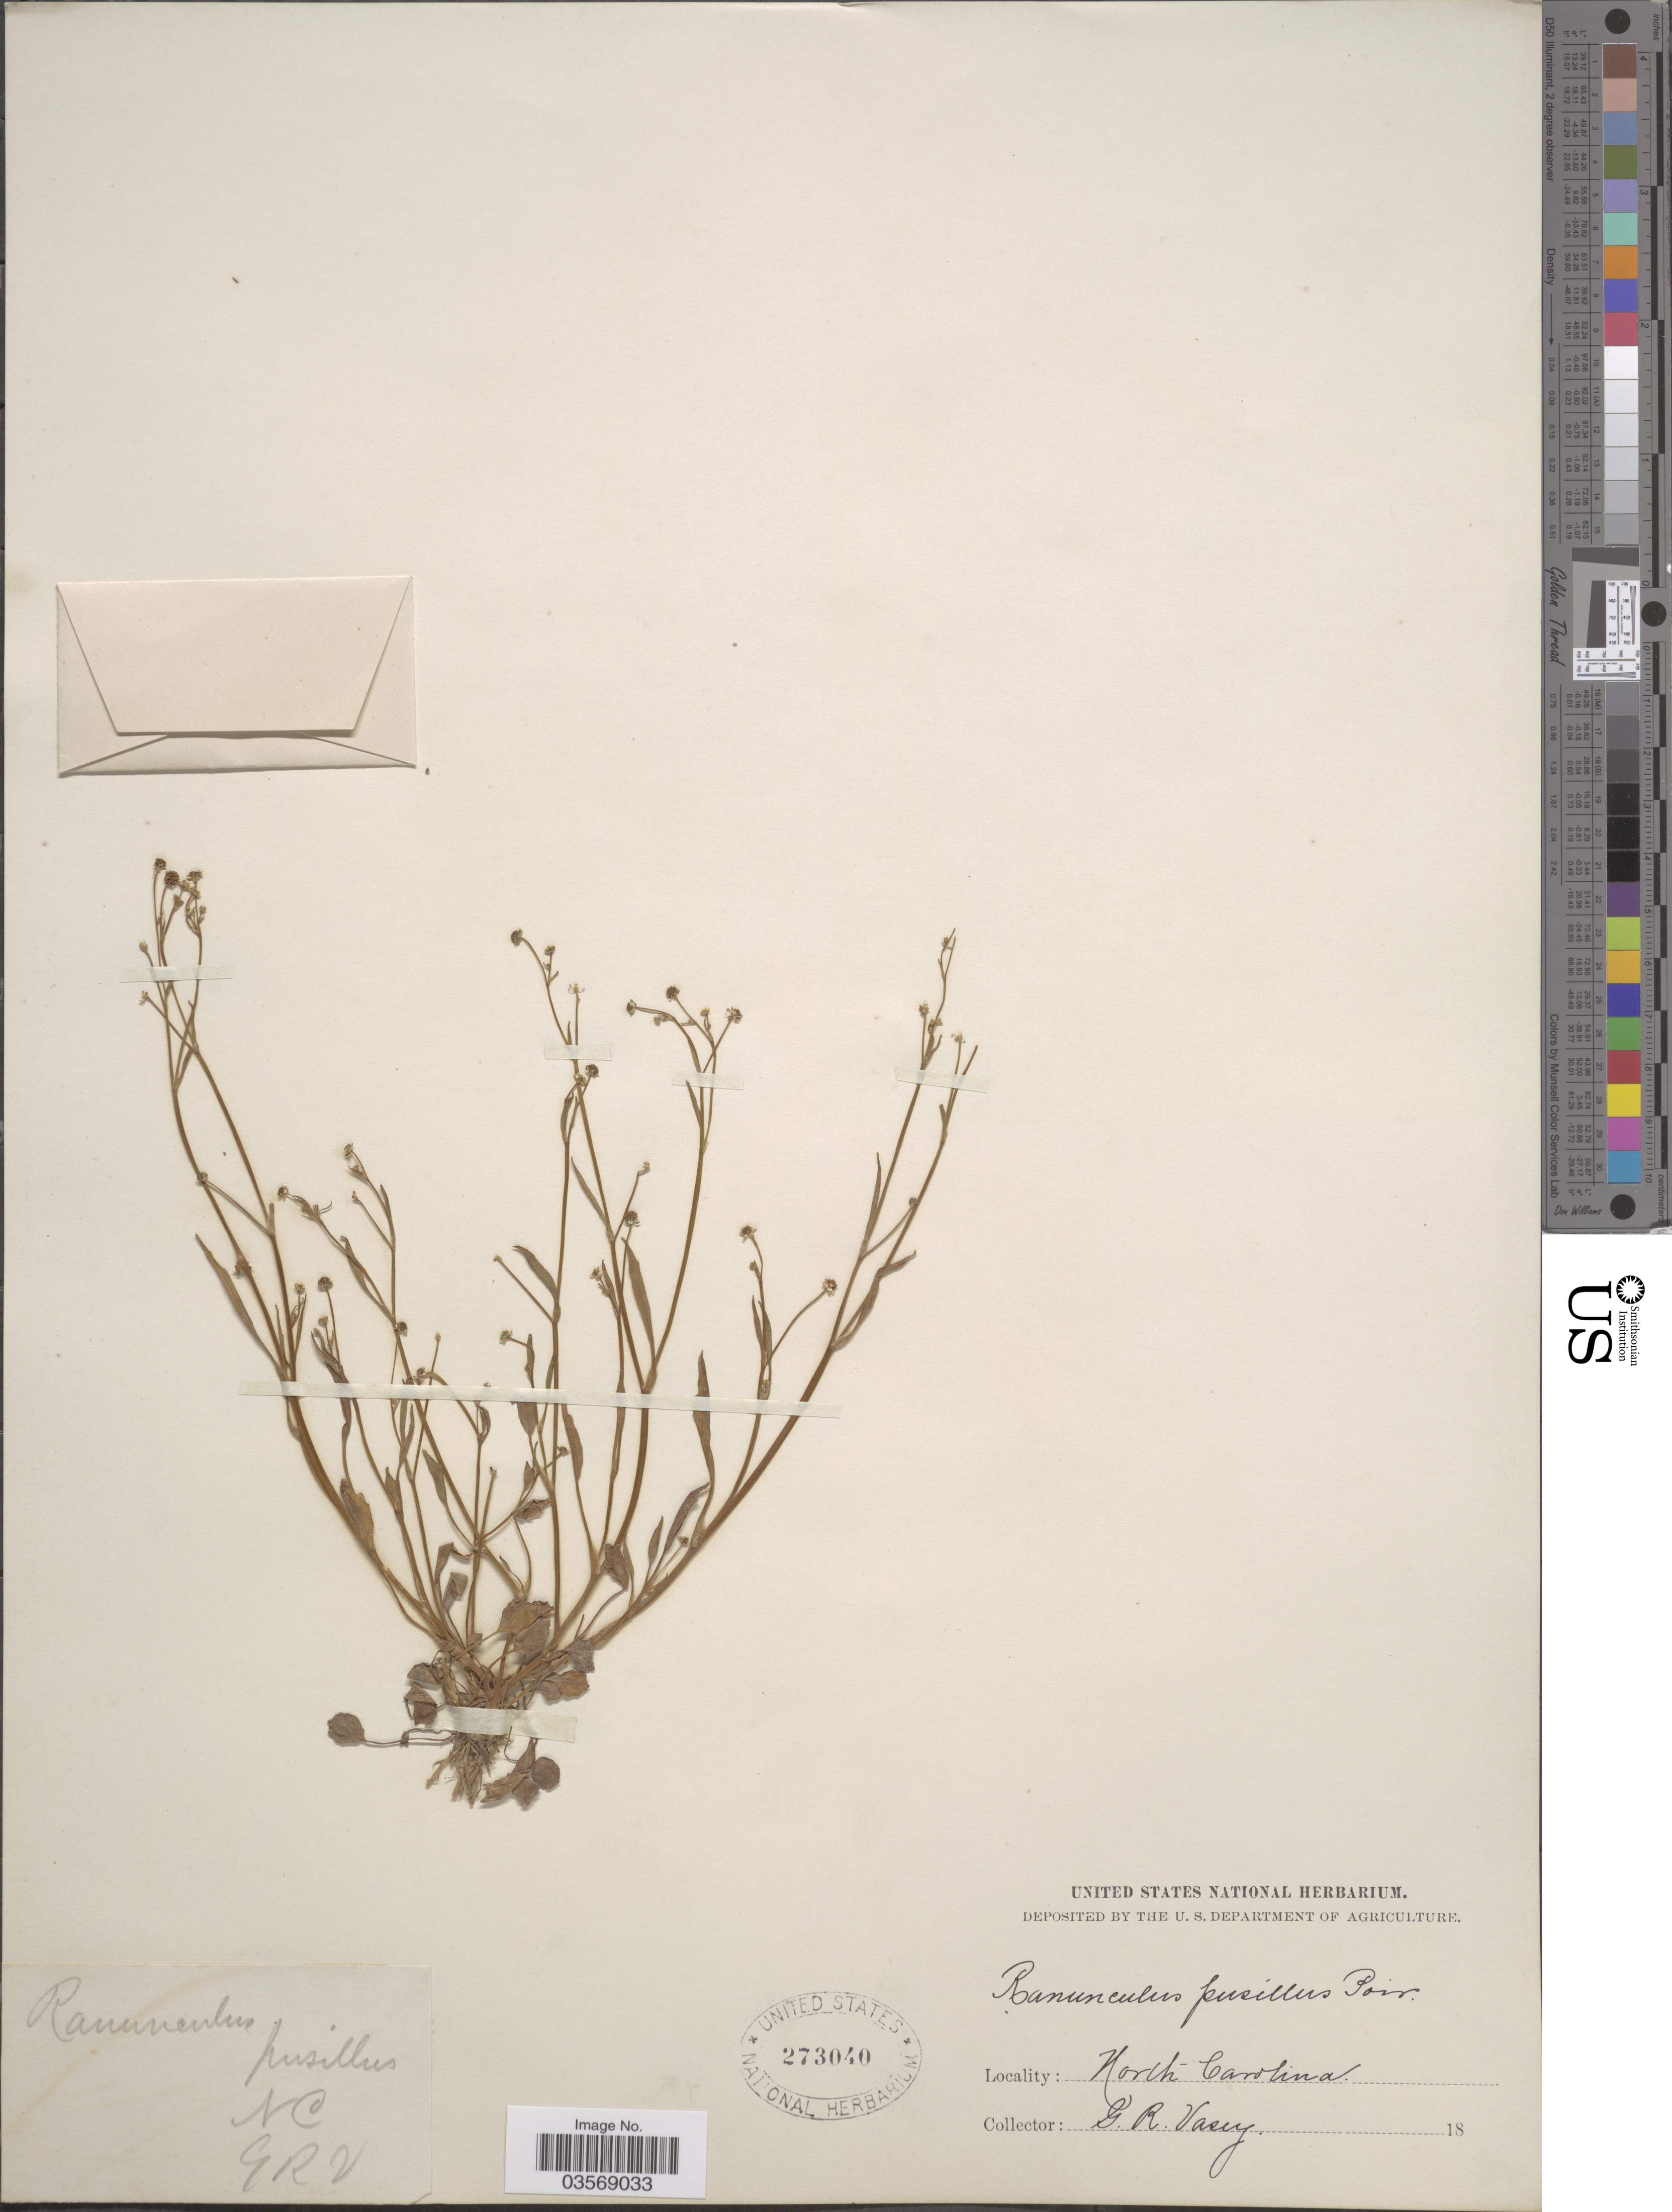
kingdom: Plantae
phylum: Tracheophyta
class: Magnoliopsida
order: Ranunculales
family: Ranunculaceae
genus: Ranunculus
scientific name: Ranunculus pusillus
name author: Poir.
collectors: G. R. Vasey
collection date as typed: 18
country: United States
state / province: North Carolina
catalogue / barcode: US 273040